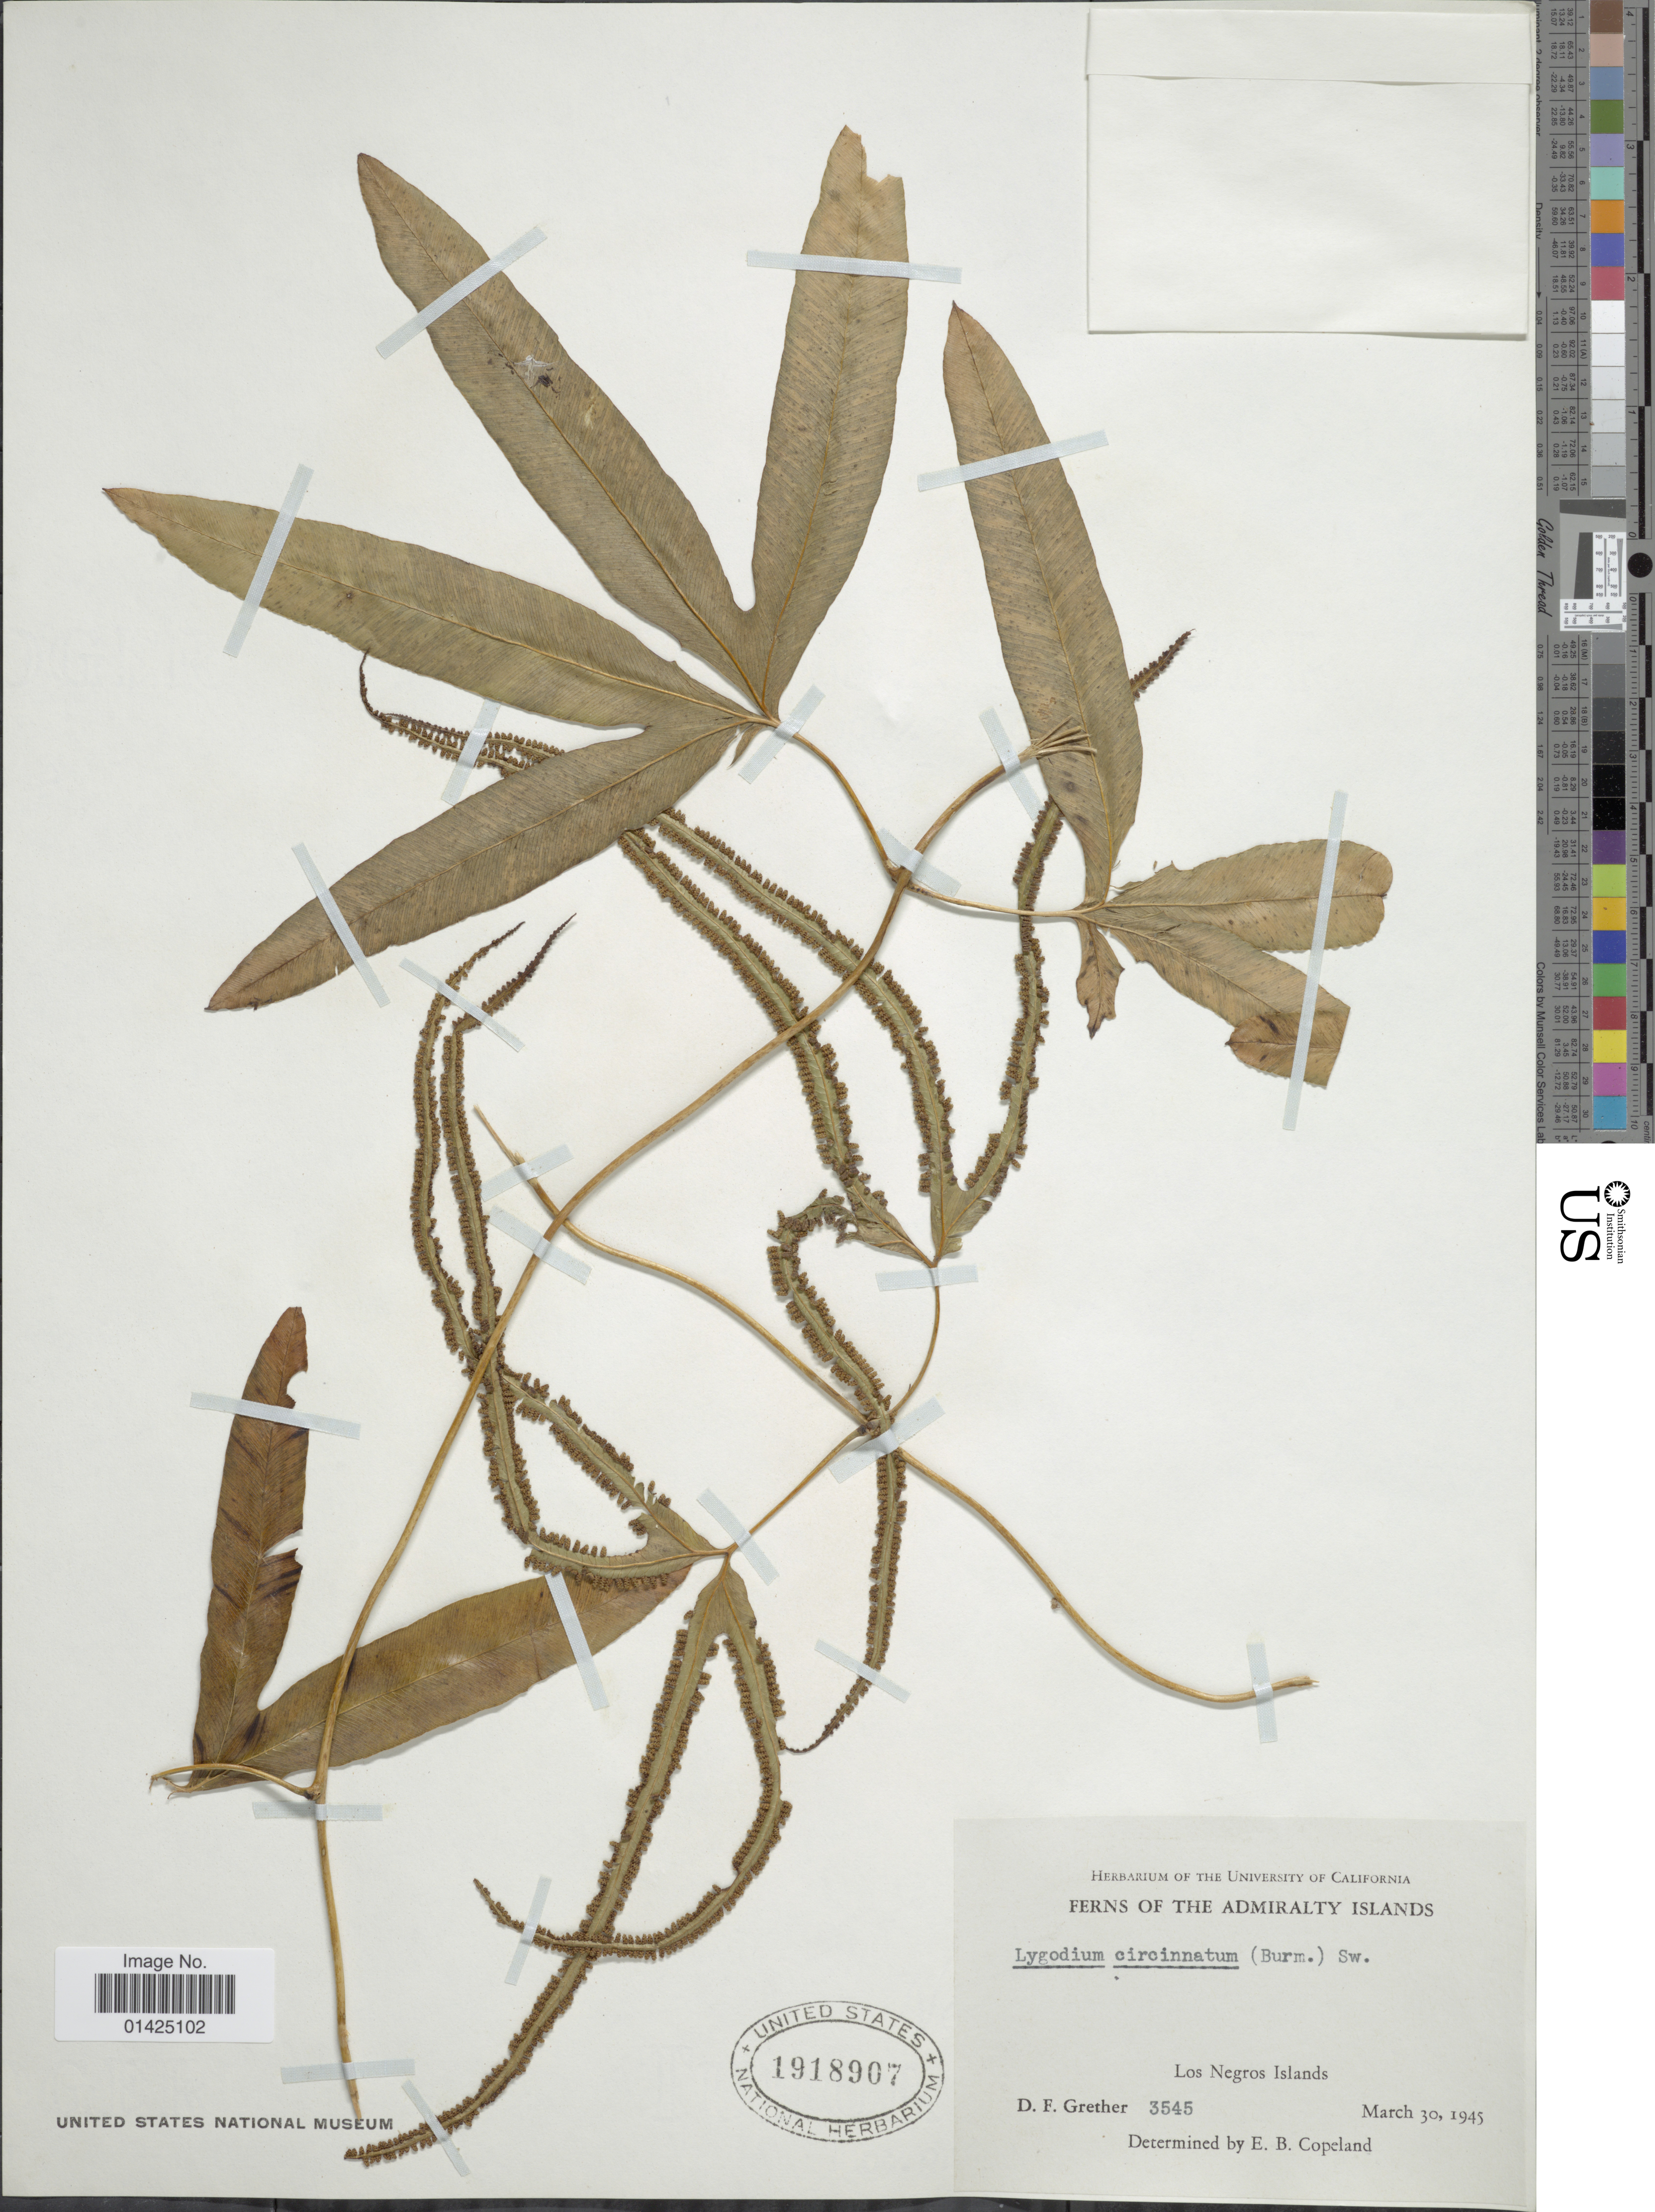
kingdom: Plantae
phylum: Tracheophyta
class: Polypodiopsida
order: Schizaeales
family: Lygodiaceae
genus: Lygodium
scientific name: Lygodium circinnatum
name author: (Burm. f.) Sw.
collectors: D. F. Grether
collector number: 3545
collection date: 1945-03-30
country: Papua New Guinea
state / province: Manus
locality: Los Negros Island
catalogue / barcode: US 1918907